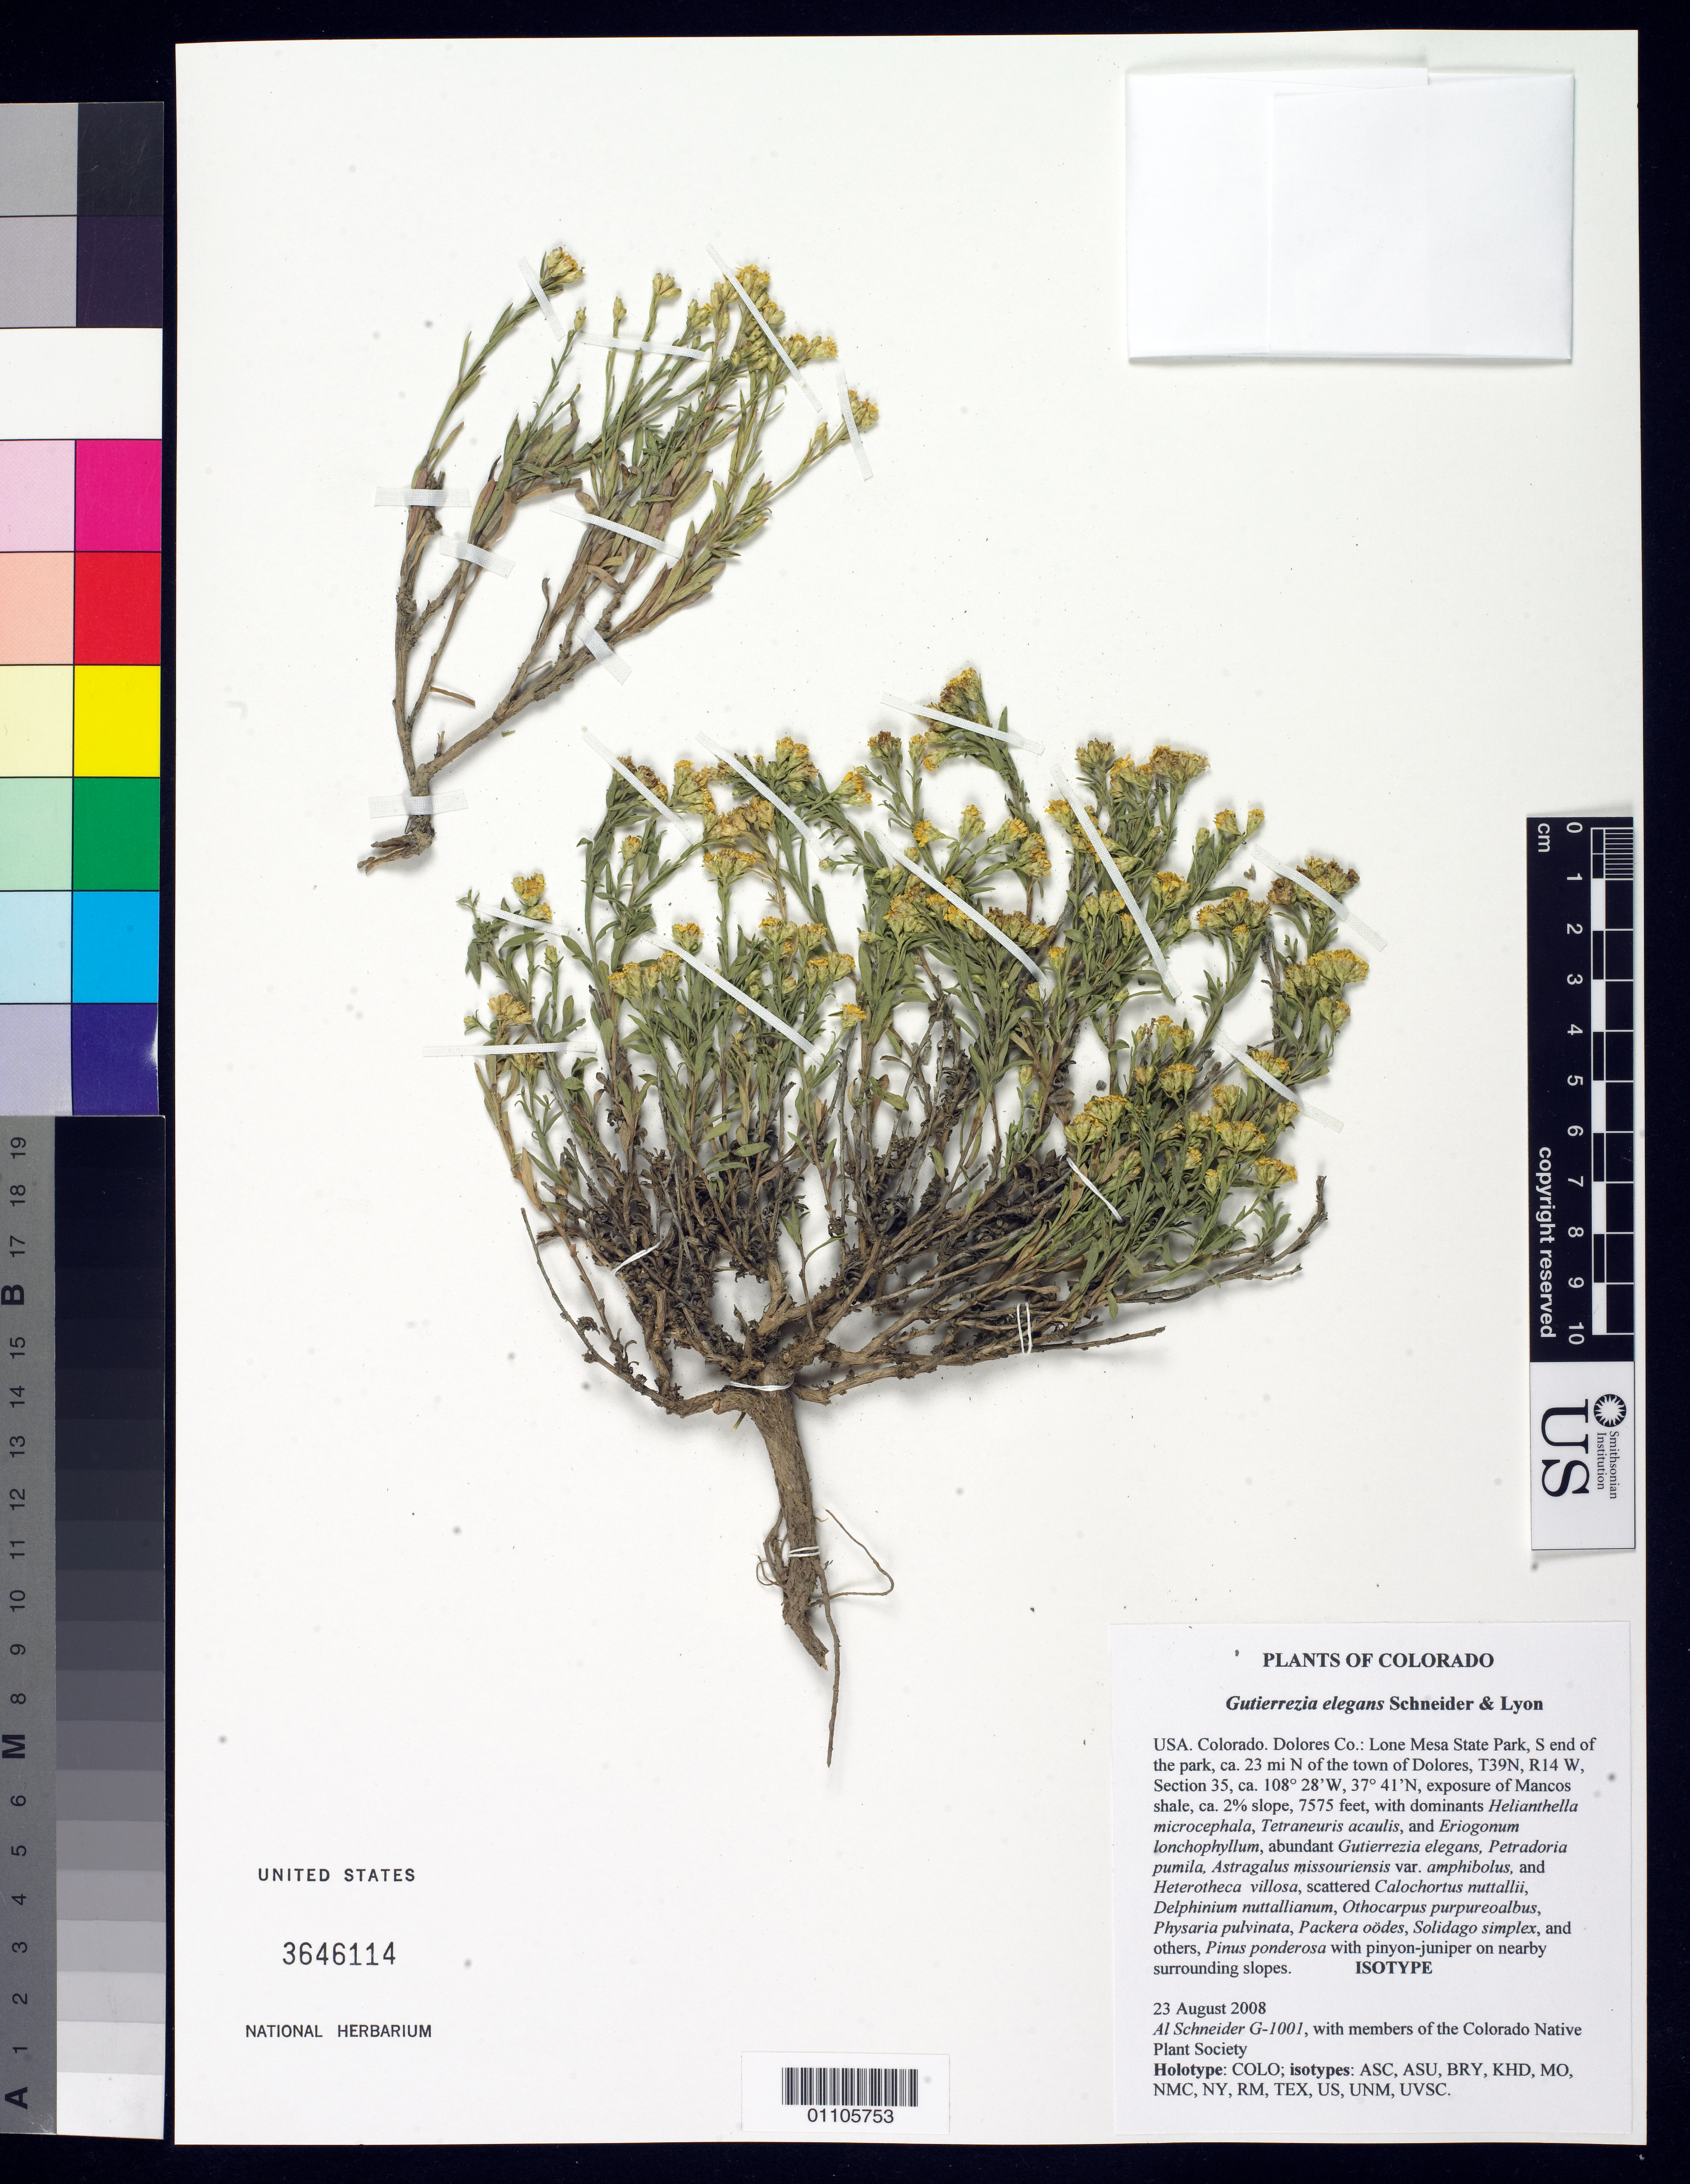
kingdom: Plantae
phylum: Tracheophyta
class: Magnoliopsida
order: Asterales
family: Asteraceae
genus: Gutierrezia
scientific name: Gutierrezia elegans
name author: Al Schneid. & P. Lyon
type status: Isotype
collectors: A. Schneider & members of the Colorado Native Plant Society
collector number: G-1001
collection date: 2008-08-23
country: United States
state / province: Colorado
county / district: Dolores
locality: Dolores Co.: Lone Mesa State Park, S end of the Park, ca. 23 mi N of the town of Dolores, T39N, R14W, Section 35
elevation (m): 2309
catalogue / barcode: US 3646114